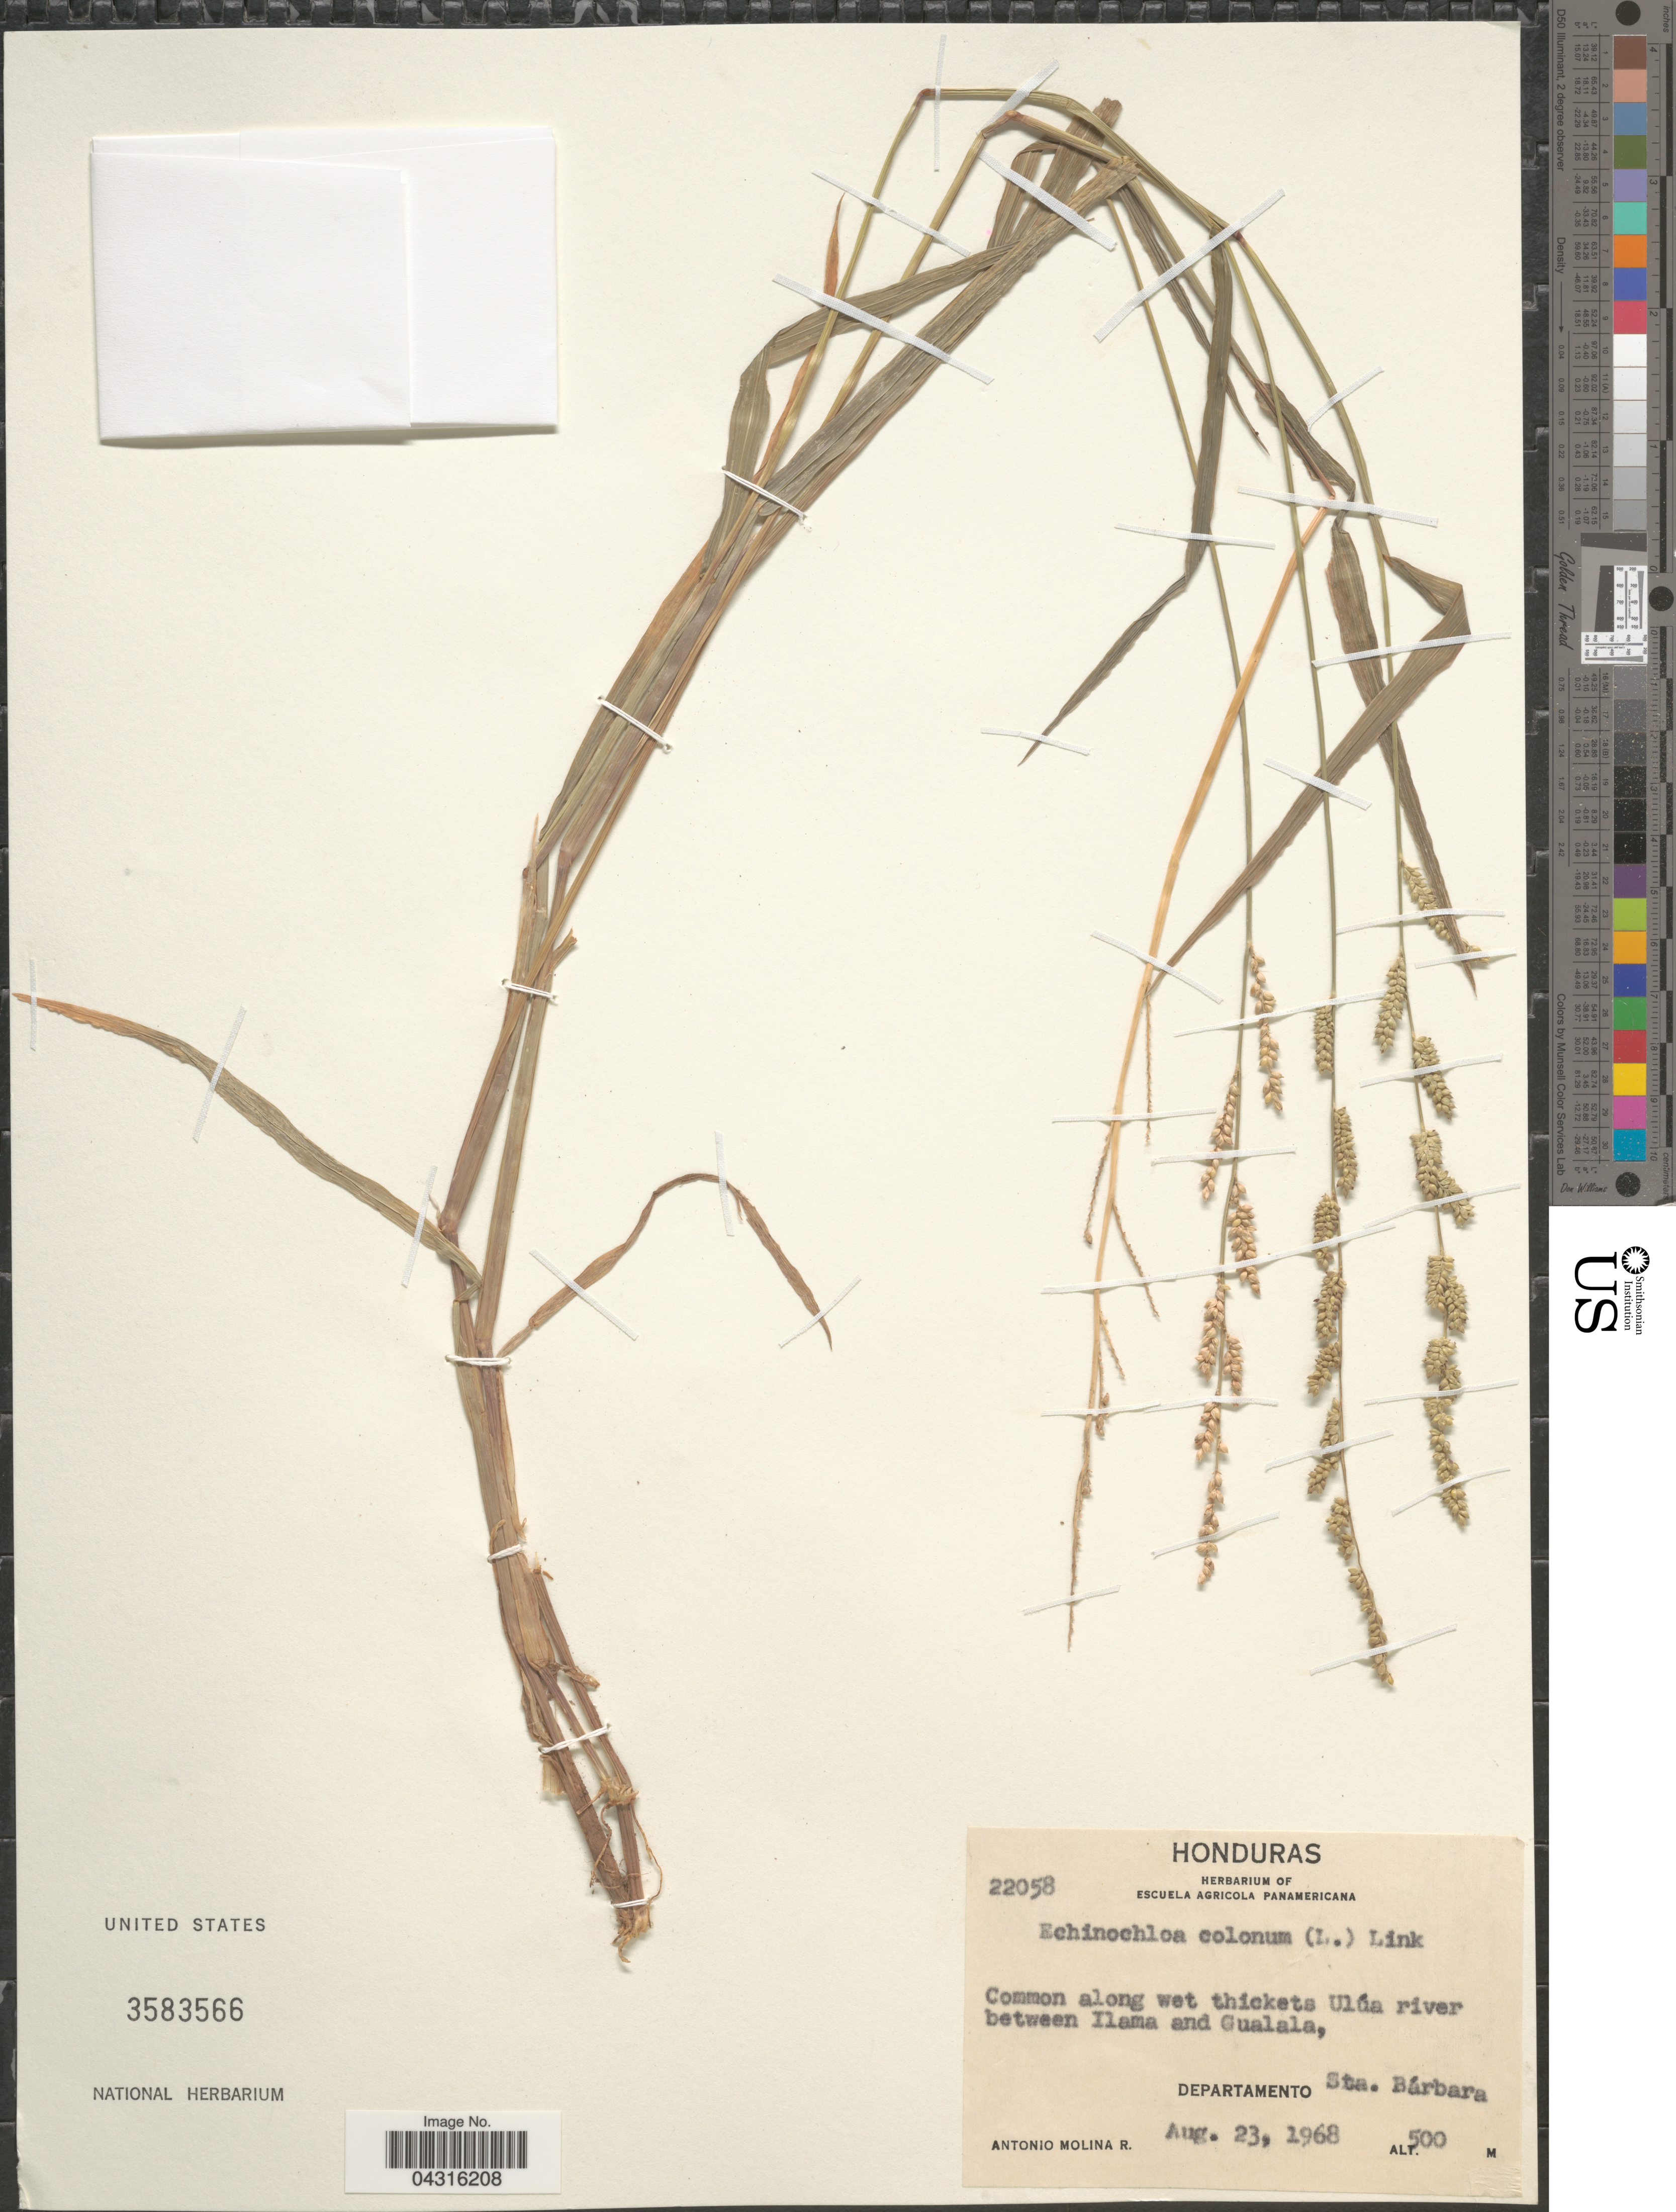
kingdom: Plantae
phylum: Tracheophyta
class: Liliopsida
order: Poales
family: Poaceae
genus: Echinochloa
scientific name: Echinochloa colona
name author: (L.) Link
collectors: A. Molina R.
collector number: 22058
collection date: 1968-08-23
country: Honduras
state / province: Santa Barbara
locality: Common along wet thickets Ulúa river between Ilama and Gualala, Departamento Sta. Bárbara.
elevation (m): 500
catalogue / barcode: US 3583566